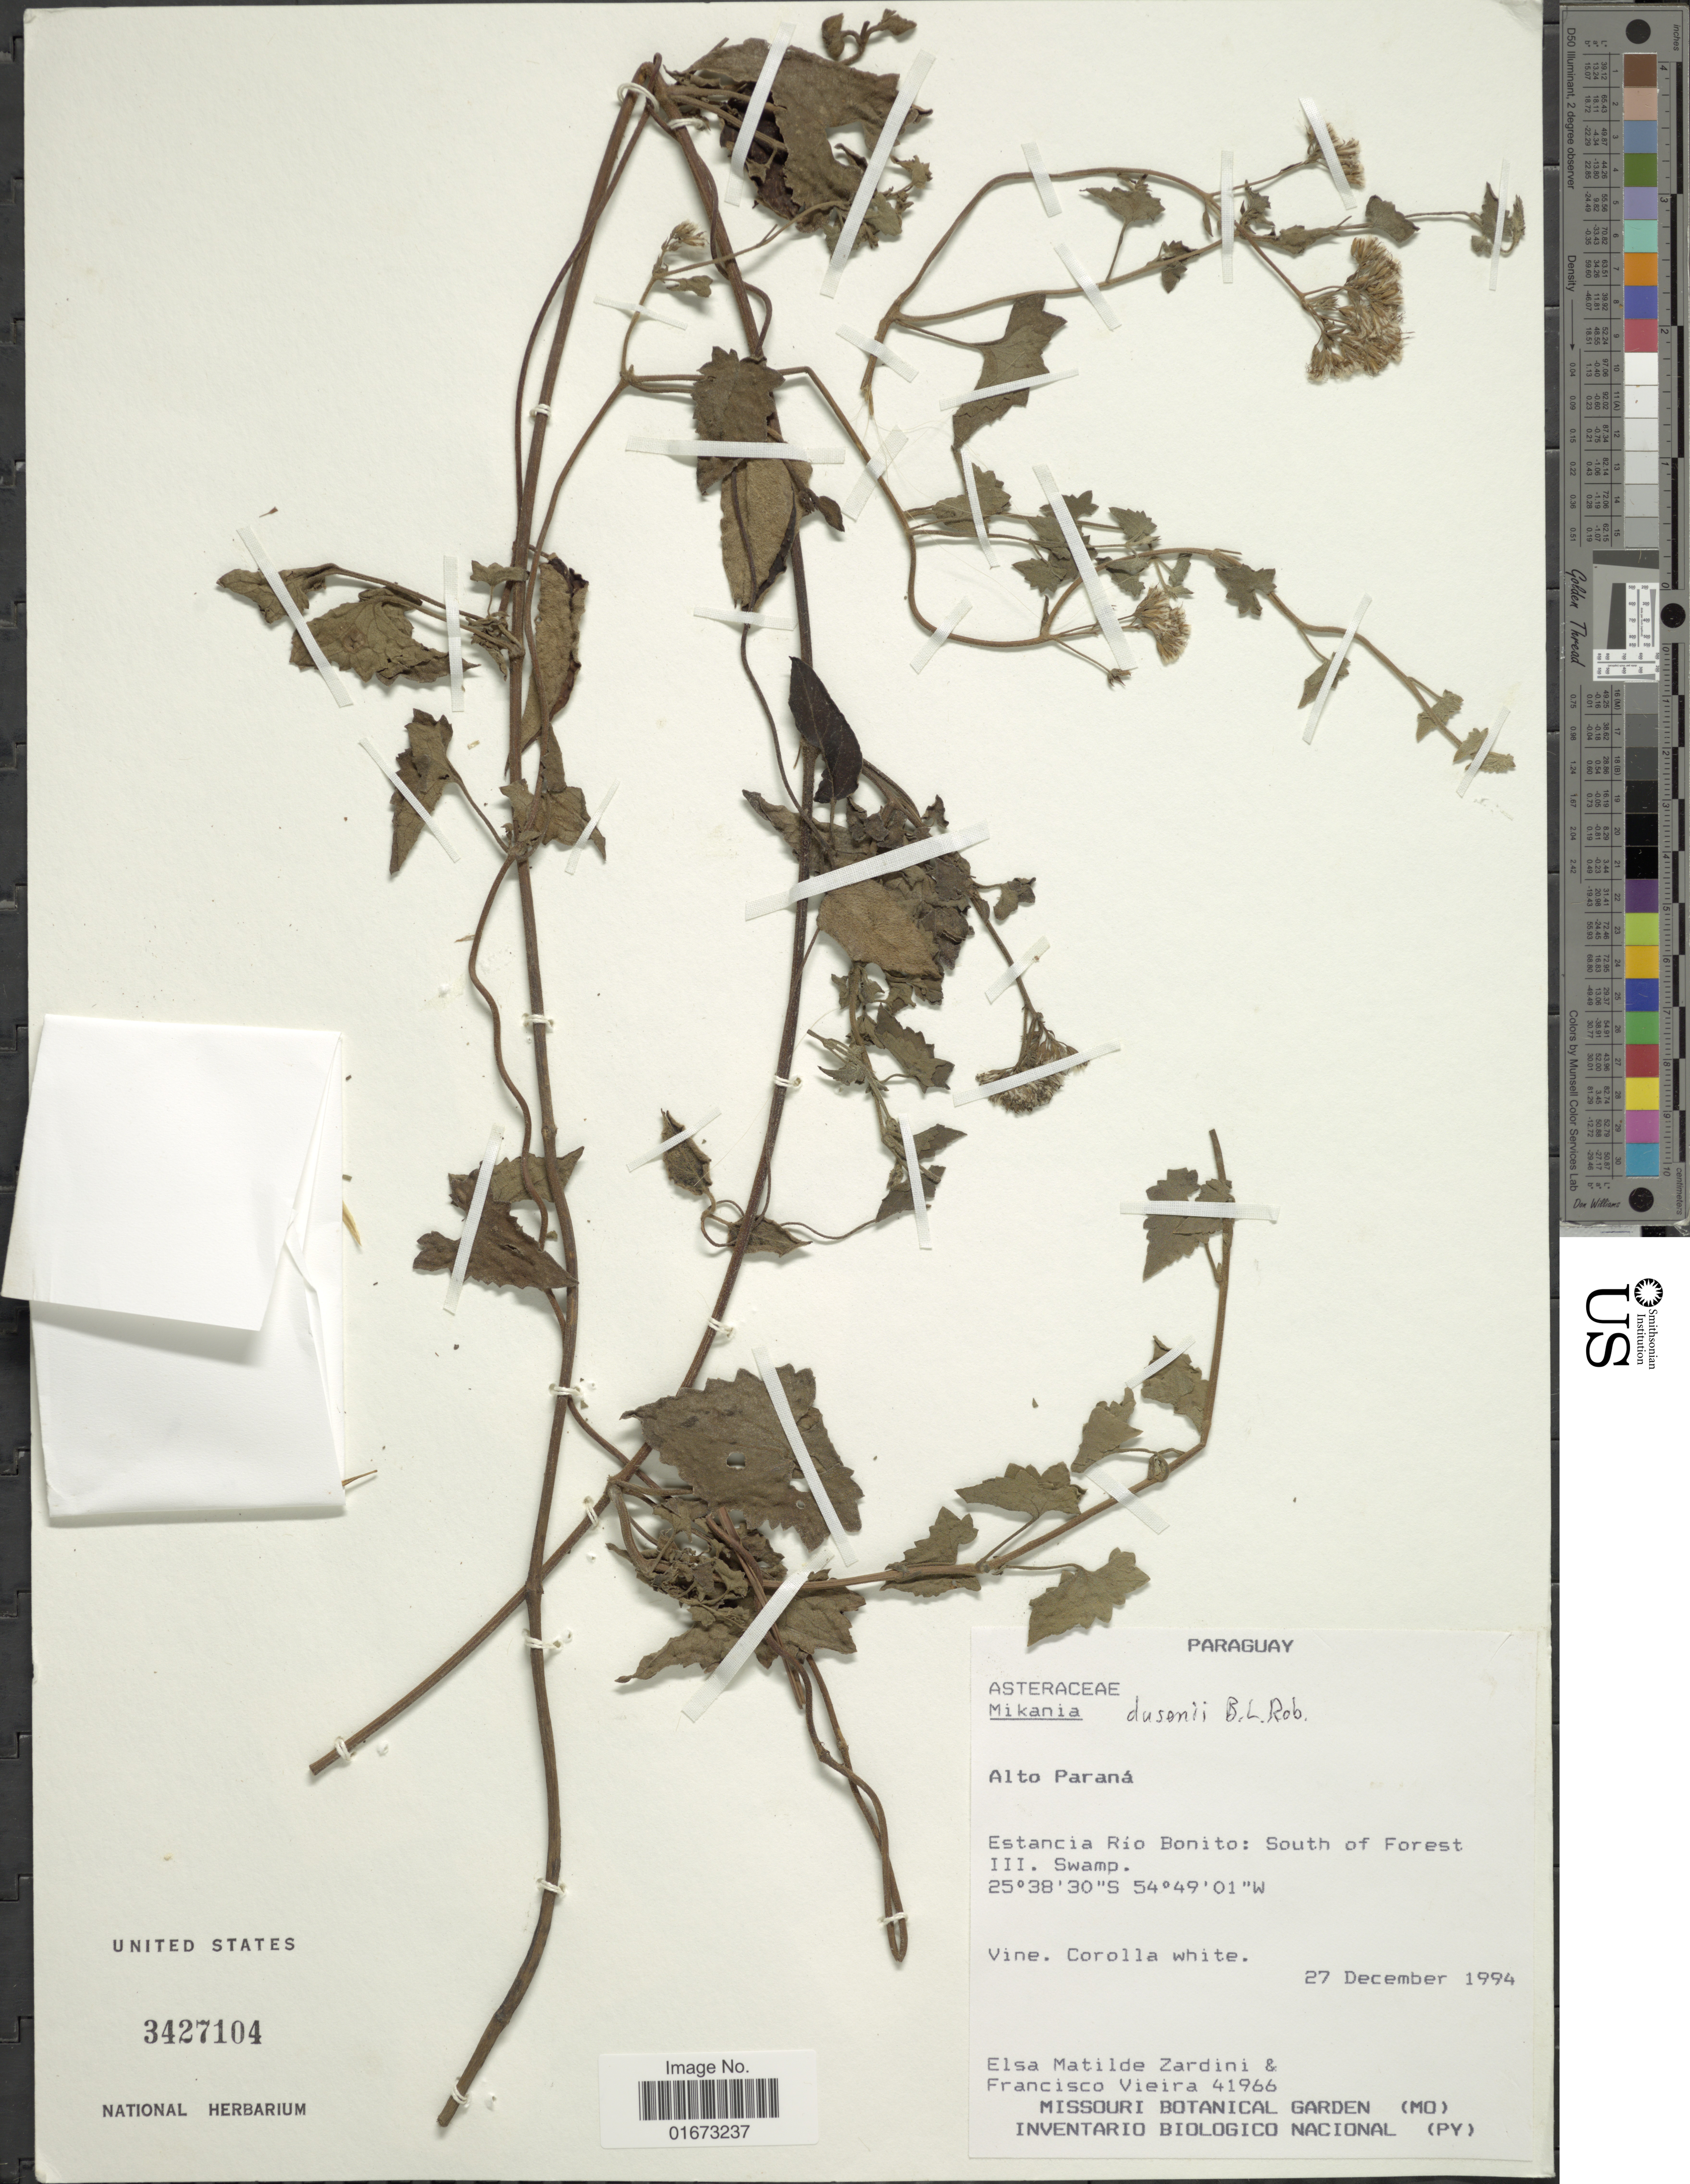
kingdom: Plantae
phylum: Tracheophyta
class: Magnoliopsida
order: Asterales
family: Asteraceae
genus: Mikania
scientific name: Mikania dusenii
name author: B.L. Rob.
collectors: E. M. Zardini & F. Vieira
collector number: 41966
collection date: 1994-12-27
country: Paraguay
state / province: Alto Parana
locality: Estancia Río Bonito: South of Forest III. Swamp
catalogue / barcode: US 3427104